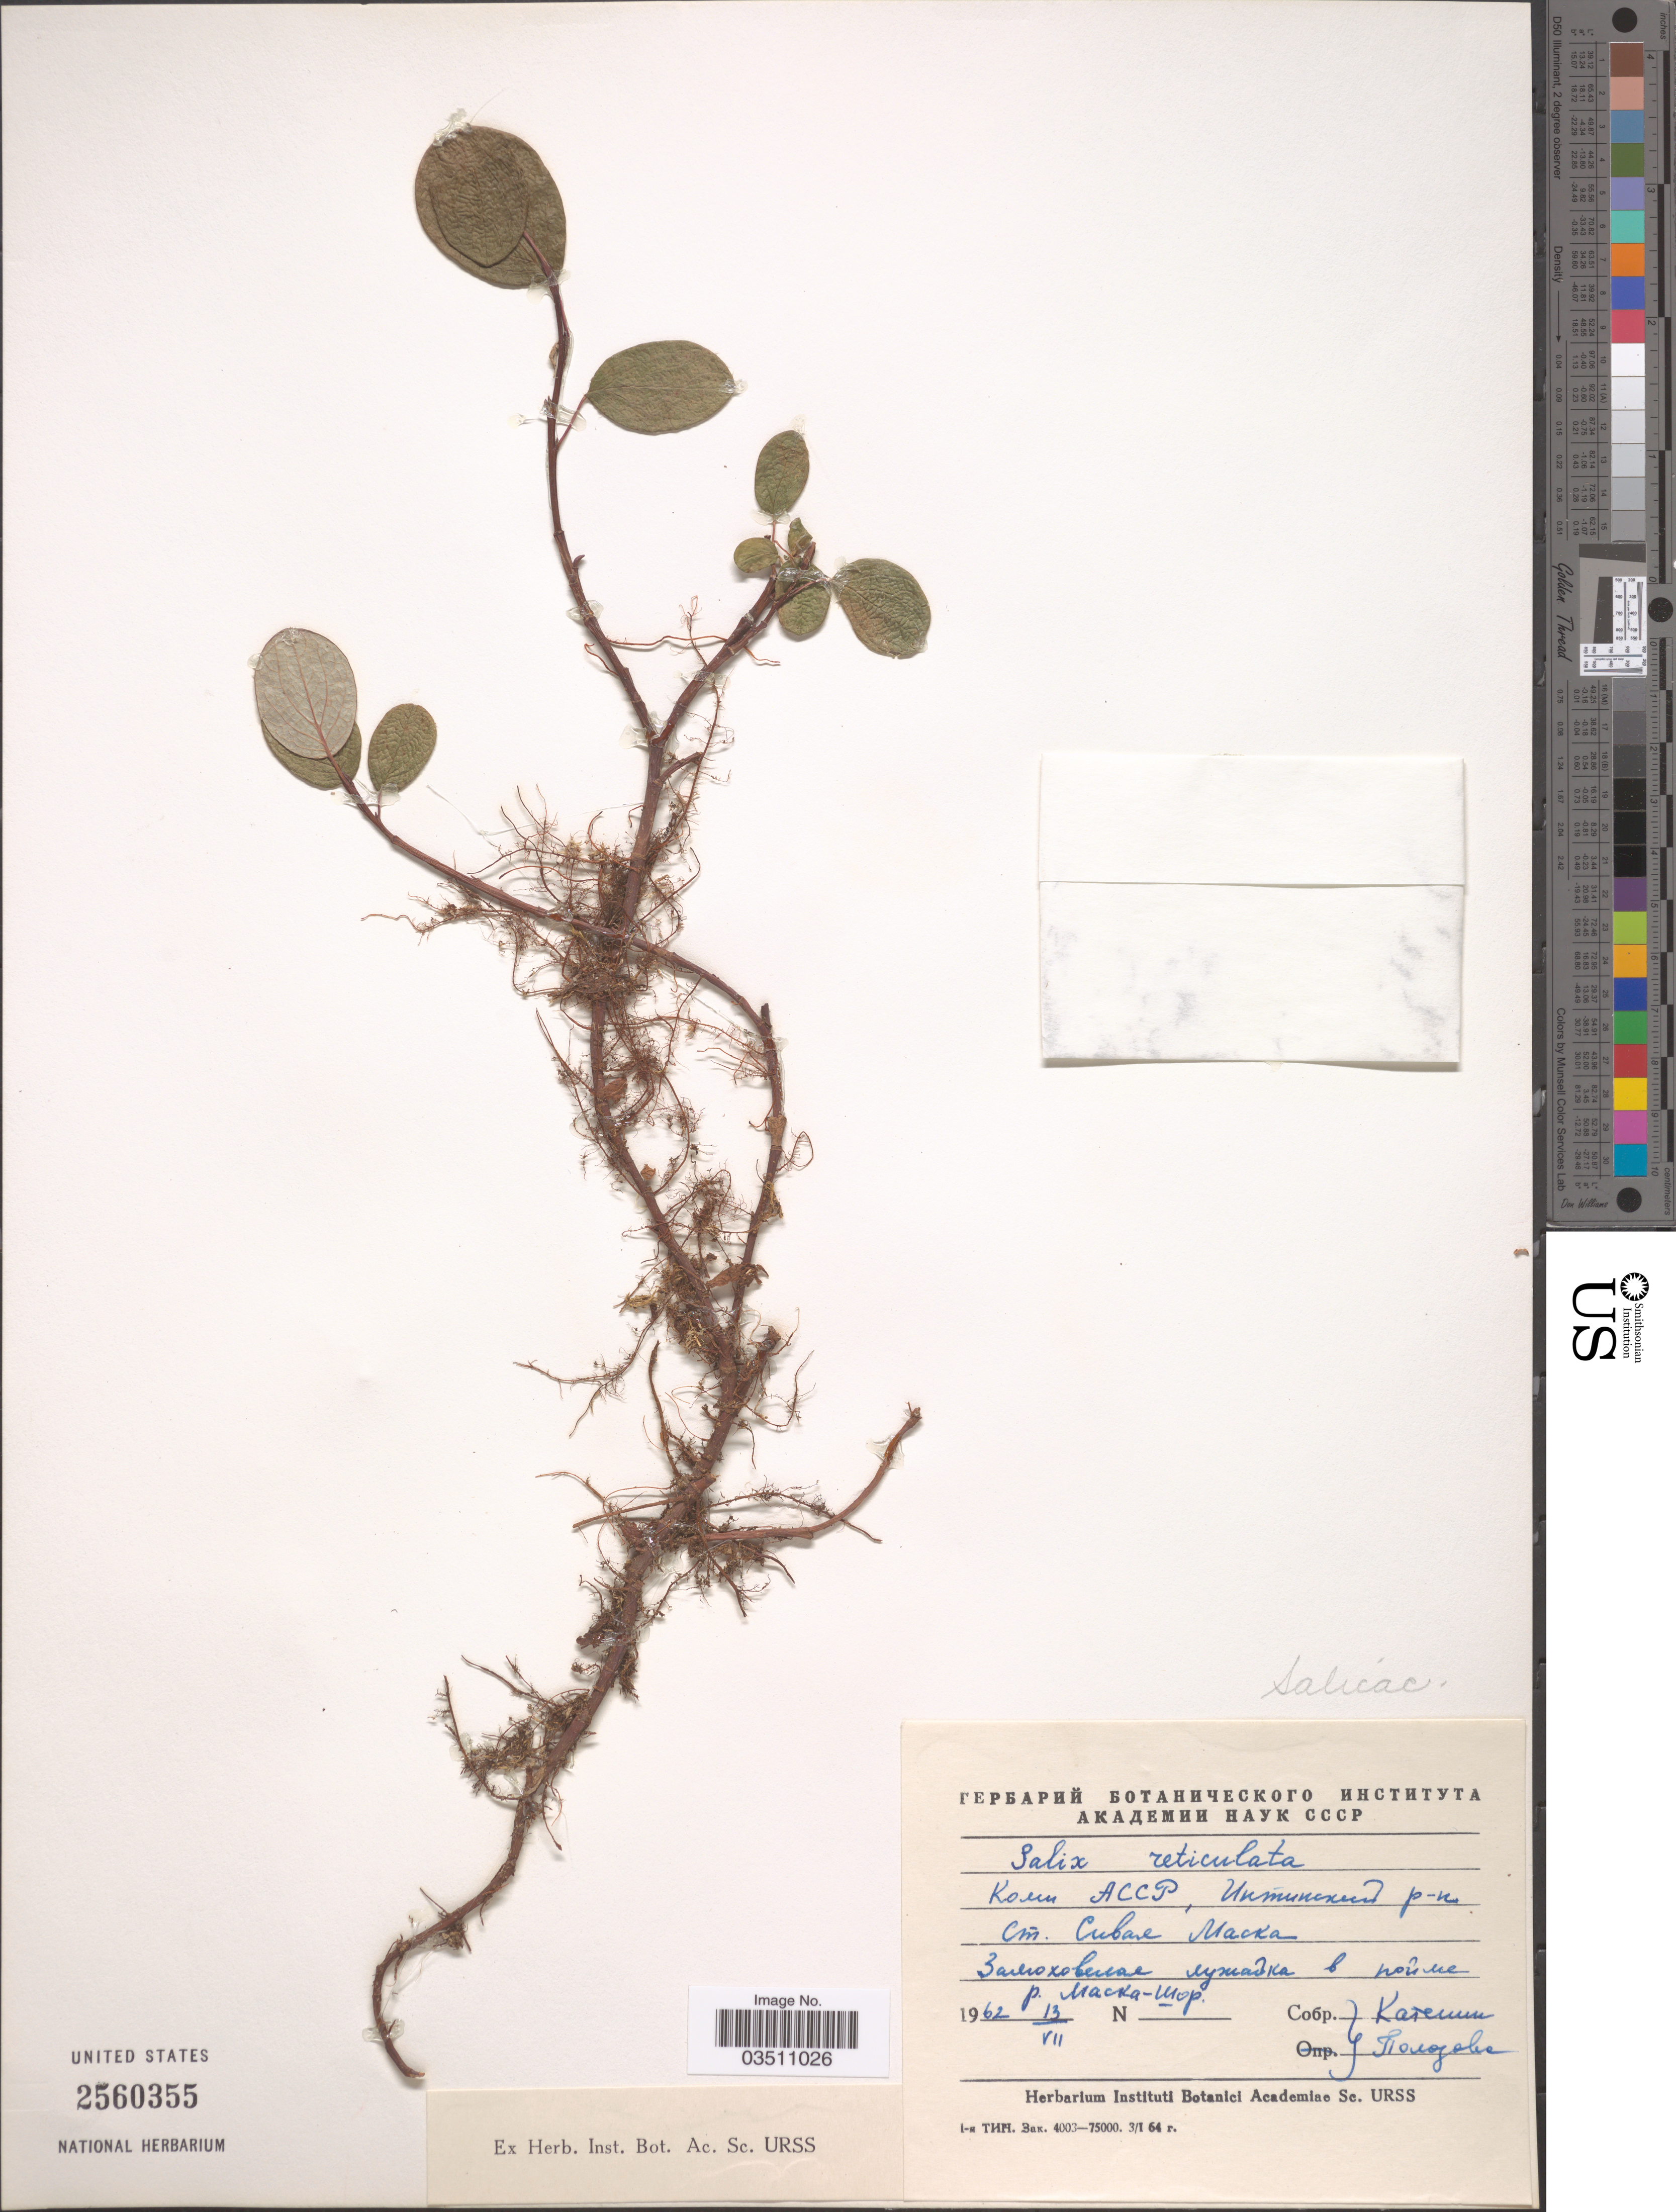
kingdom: Plantae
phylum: Tracheophyta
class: Magnoliopsida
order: Malpighiales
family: Salicaceae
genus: Salix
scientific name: Salix reticulata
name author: L.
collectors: Katenin & Polozova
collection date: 1962-07-13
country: Russian Federation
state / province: Komi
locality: Inta, Sivaya Maska Station.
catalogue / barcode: US 2560355